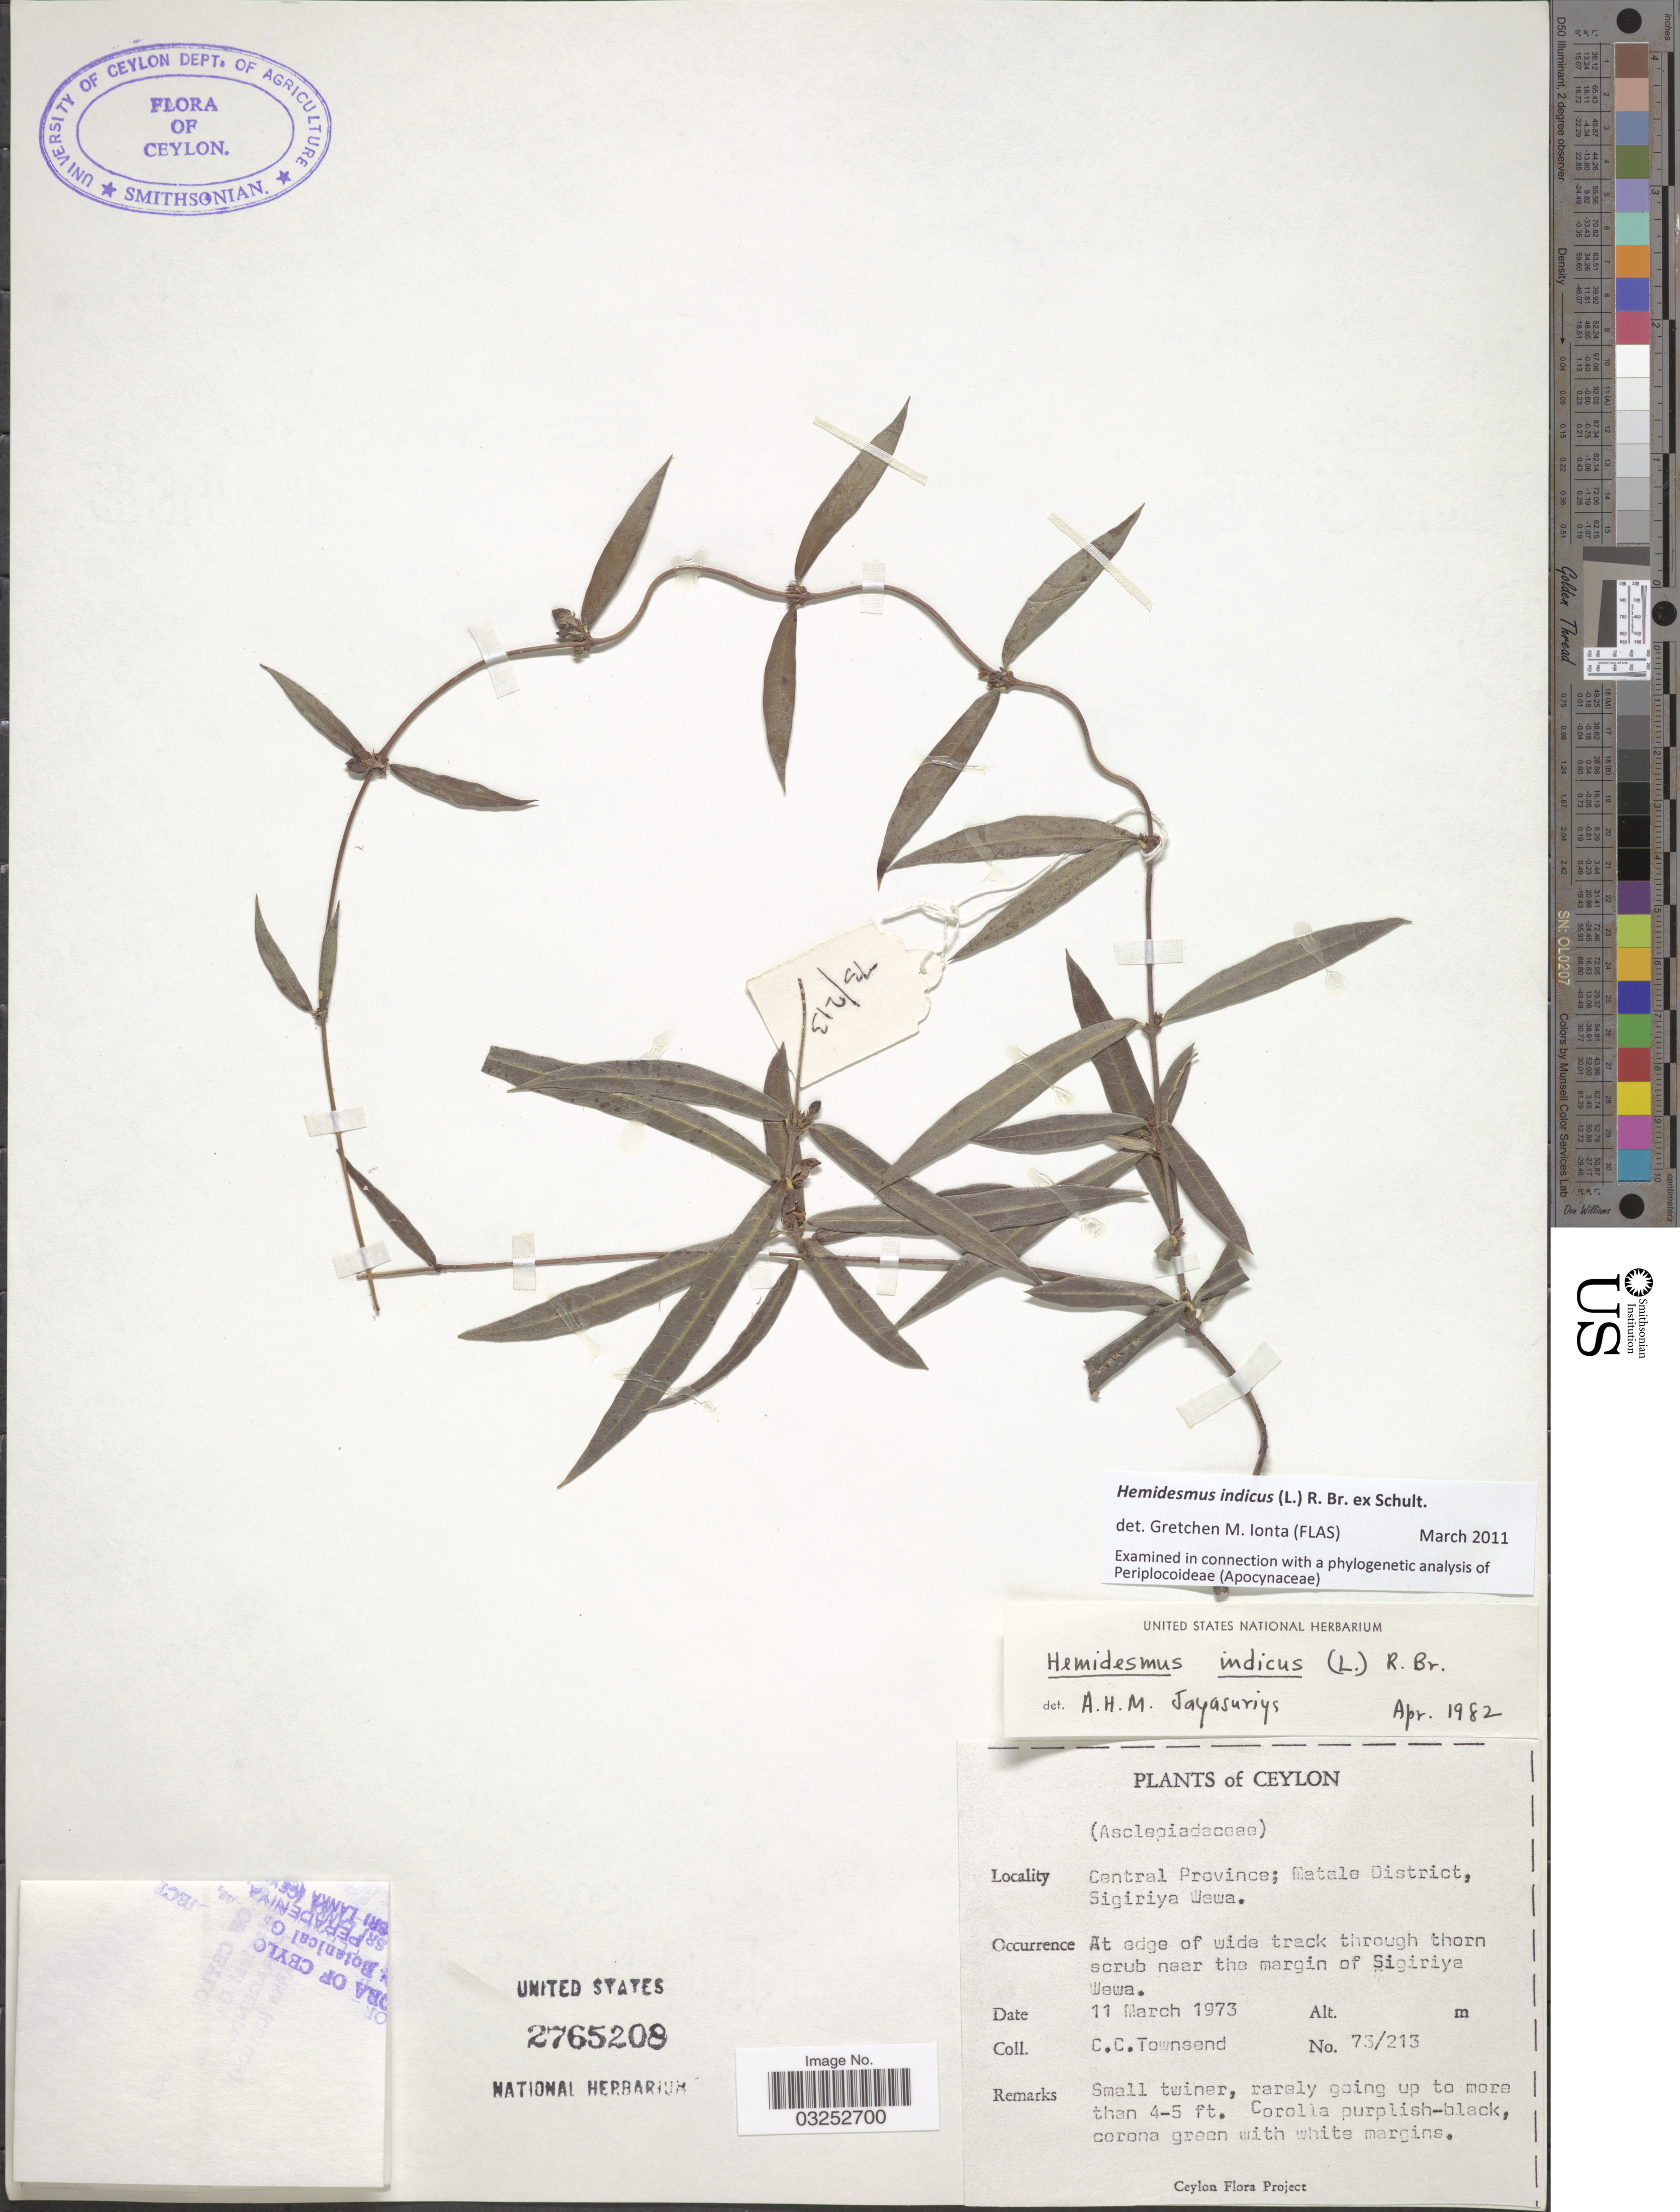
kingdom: Plantae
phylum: Tracheophyta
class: Magnoliopsida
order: Gentianales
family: Apocynaceae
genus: Hemidesmus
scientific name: Hemidesmus indicus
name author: (L.) R. Br. ex Schult.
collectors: C. C. Townsend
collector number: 73/213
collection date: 1973-03-11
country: Sri Lanka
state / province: Central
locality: Ceylon, Central Province; Matale District, Sigiriya Wawa, At edge of wide track through thorn scrub near the margin of Sigiriya Wawa.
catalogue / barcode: US 2765208